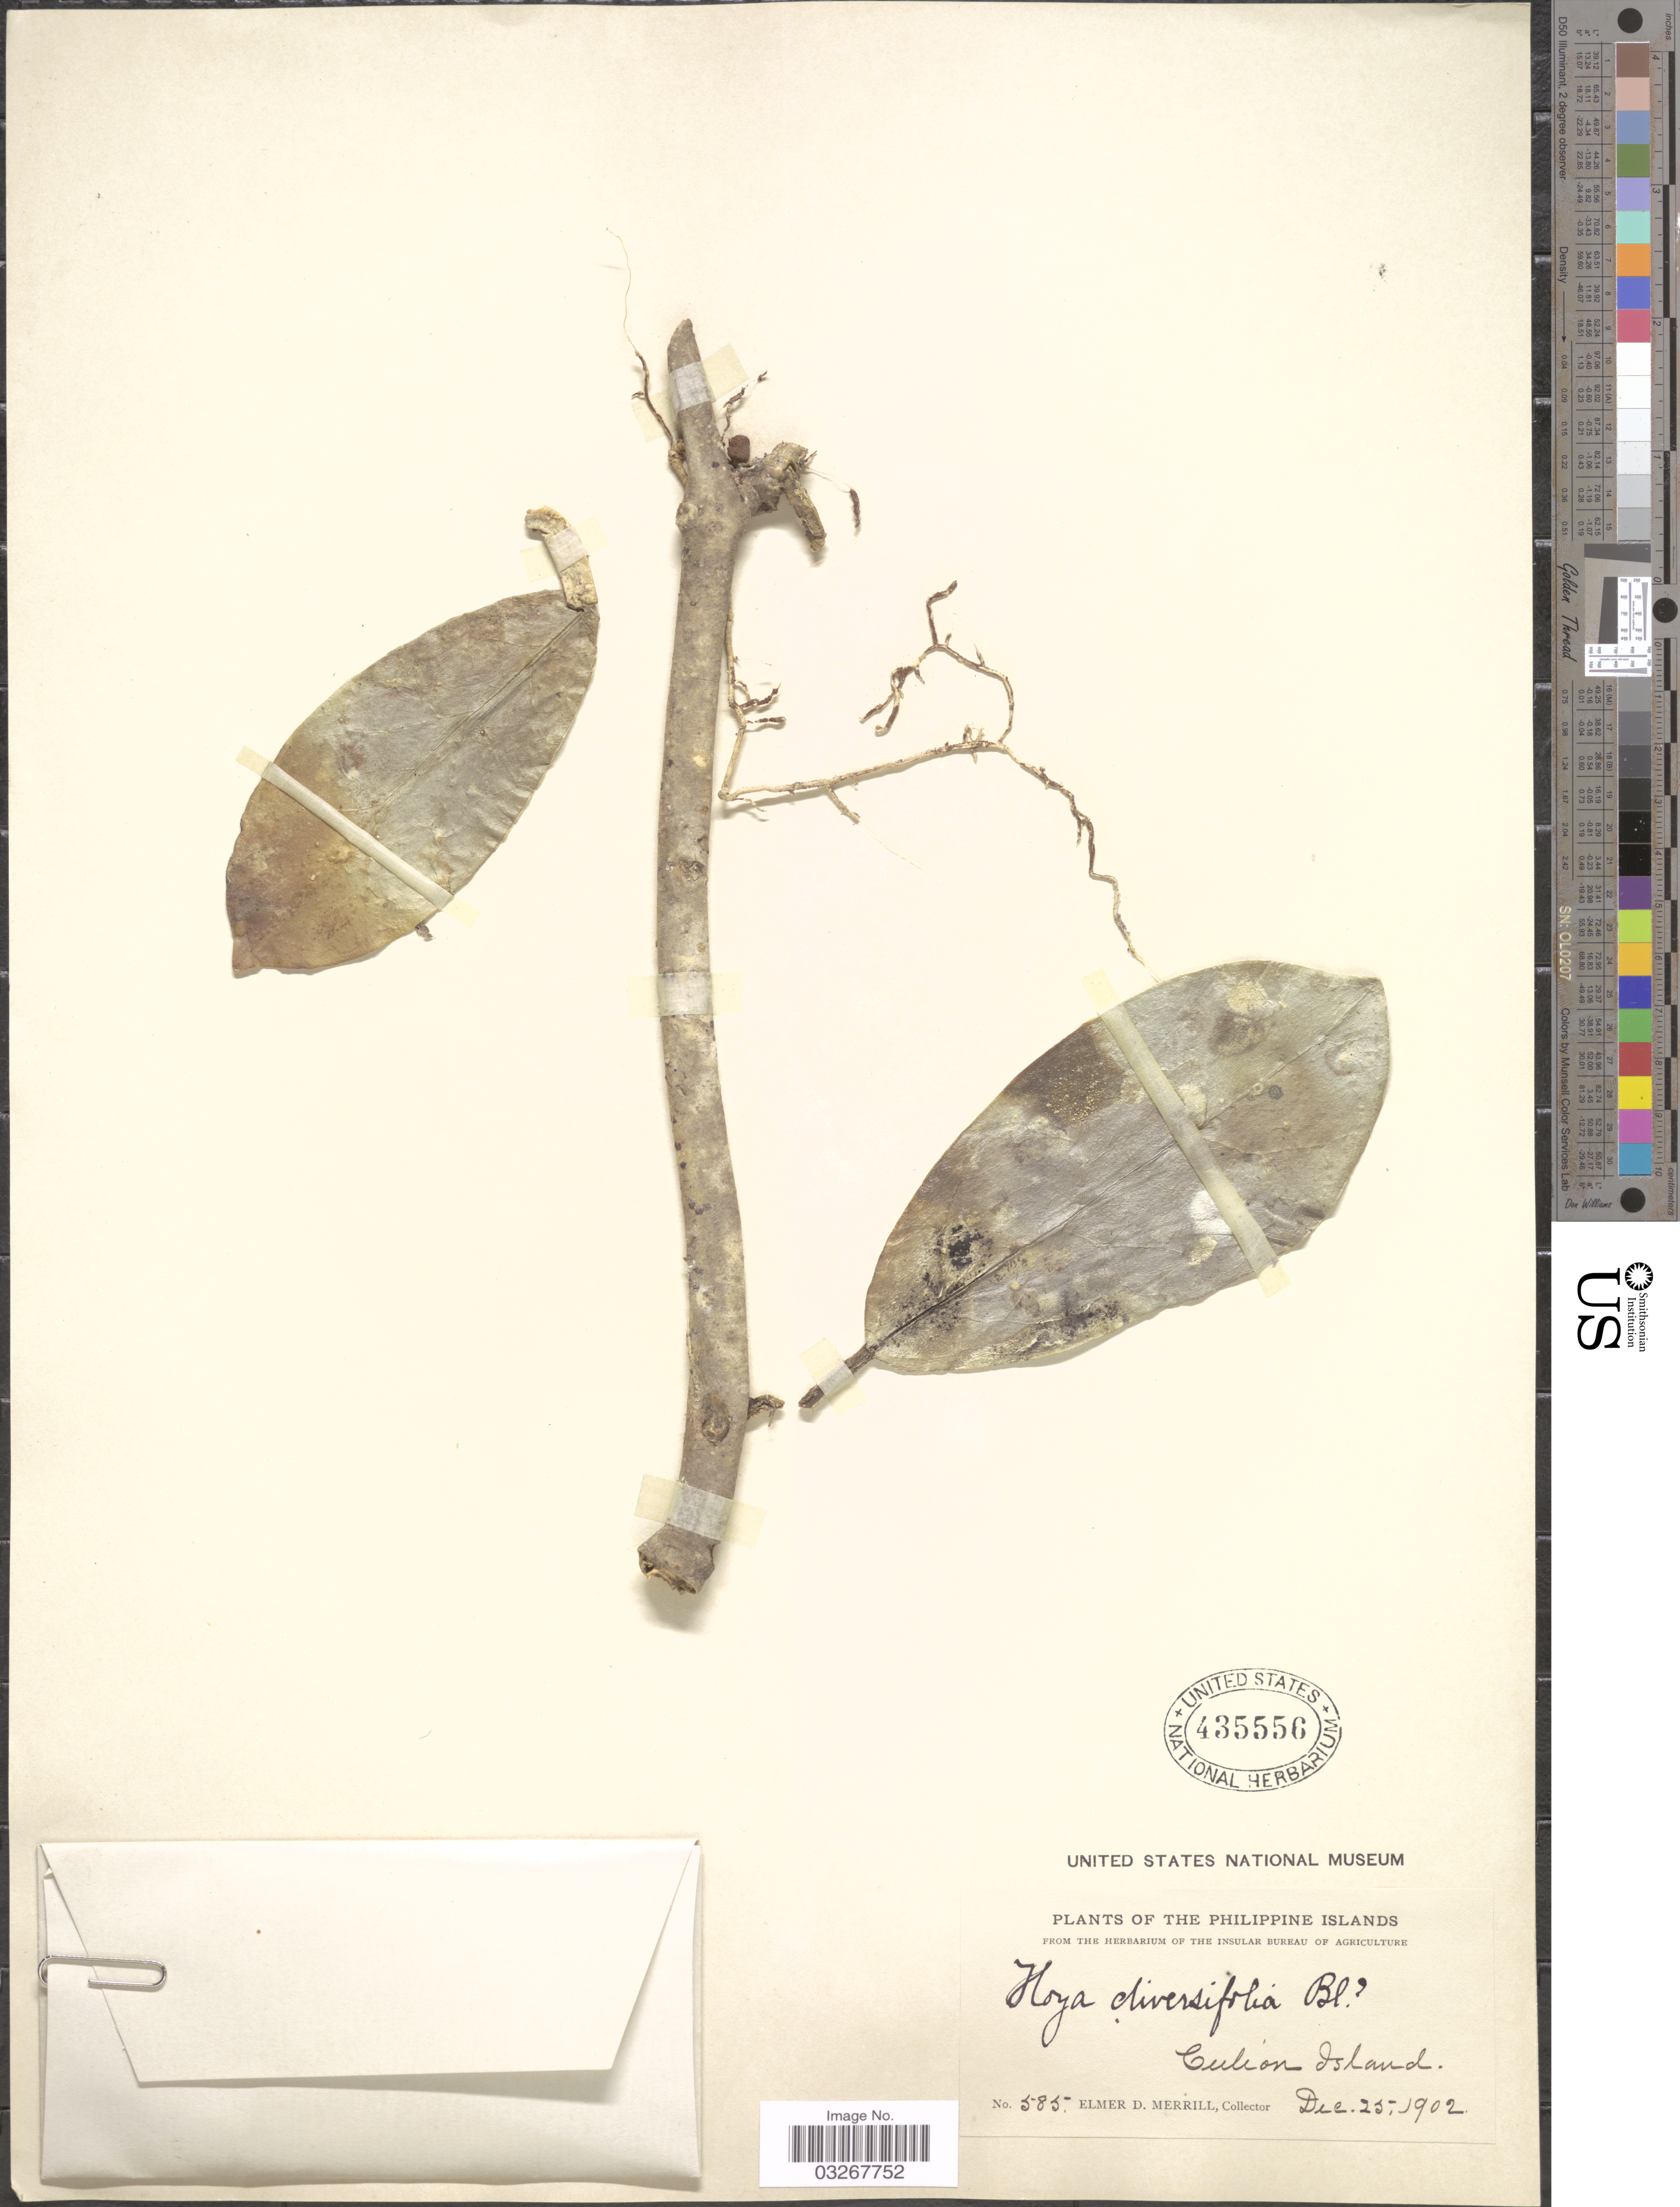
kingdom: Plantae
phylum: Tracheophyta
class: Magnoliopsida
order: Gentianales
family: Apocynaceae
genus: Hoya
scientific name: Hoya diversifolia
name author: Blume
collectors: E. D. Merrill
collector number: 585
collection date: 1902-12-25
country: Philippines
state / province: Mimaropa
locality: Culion Island.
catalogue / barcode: US 435556